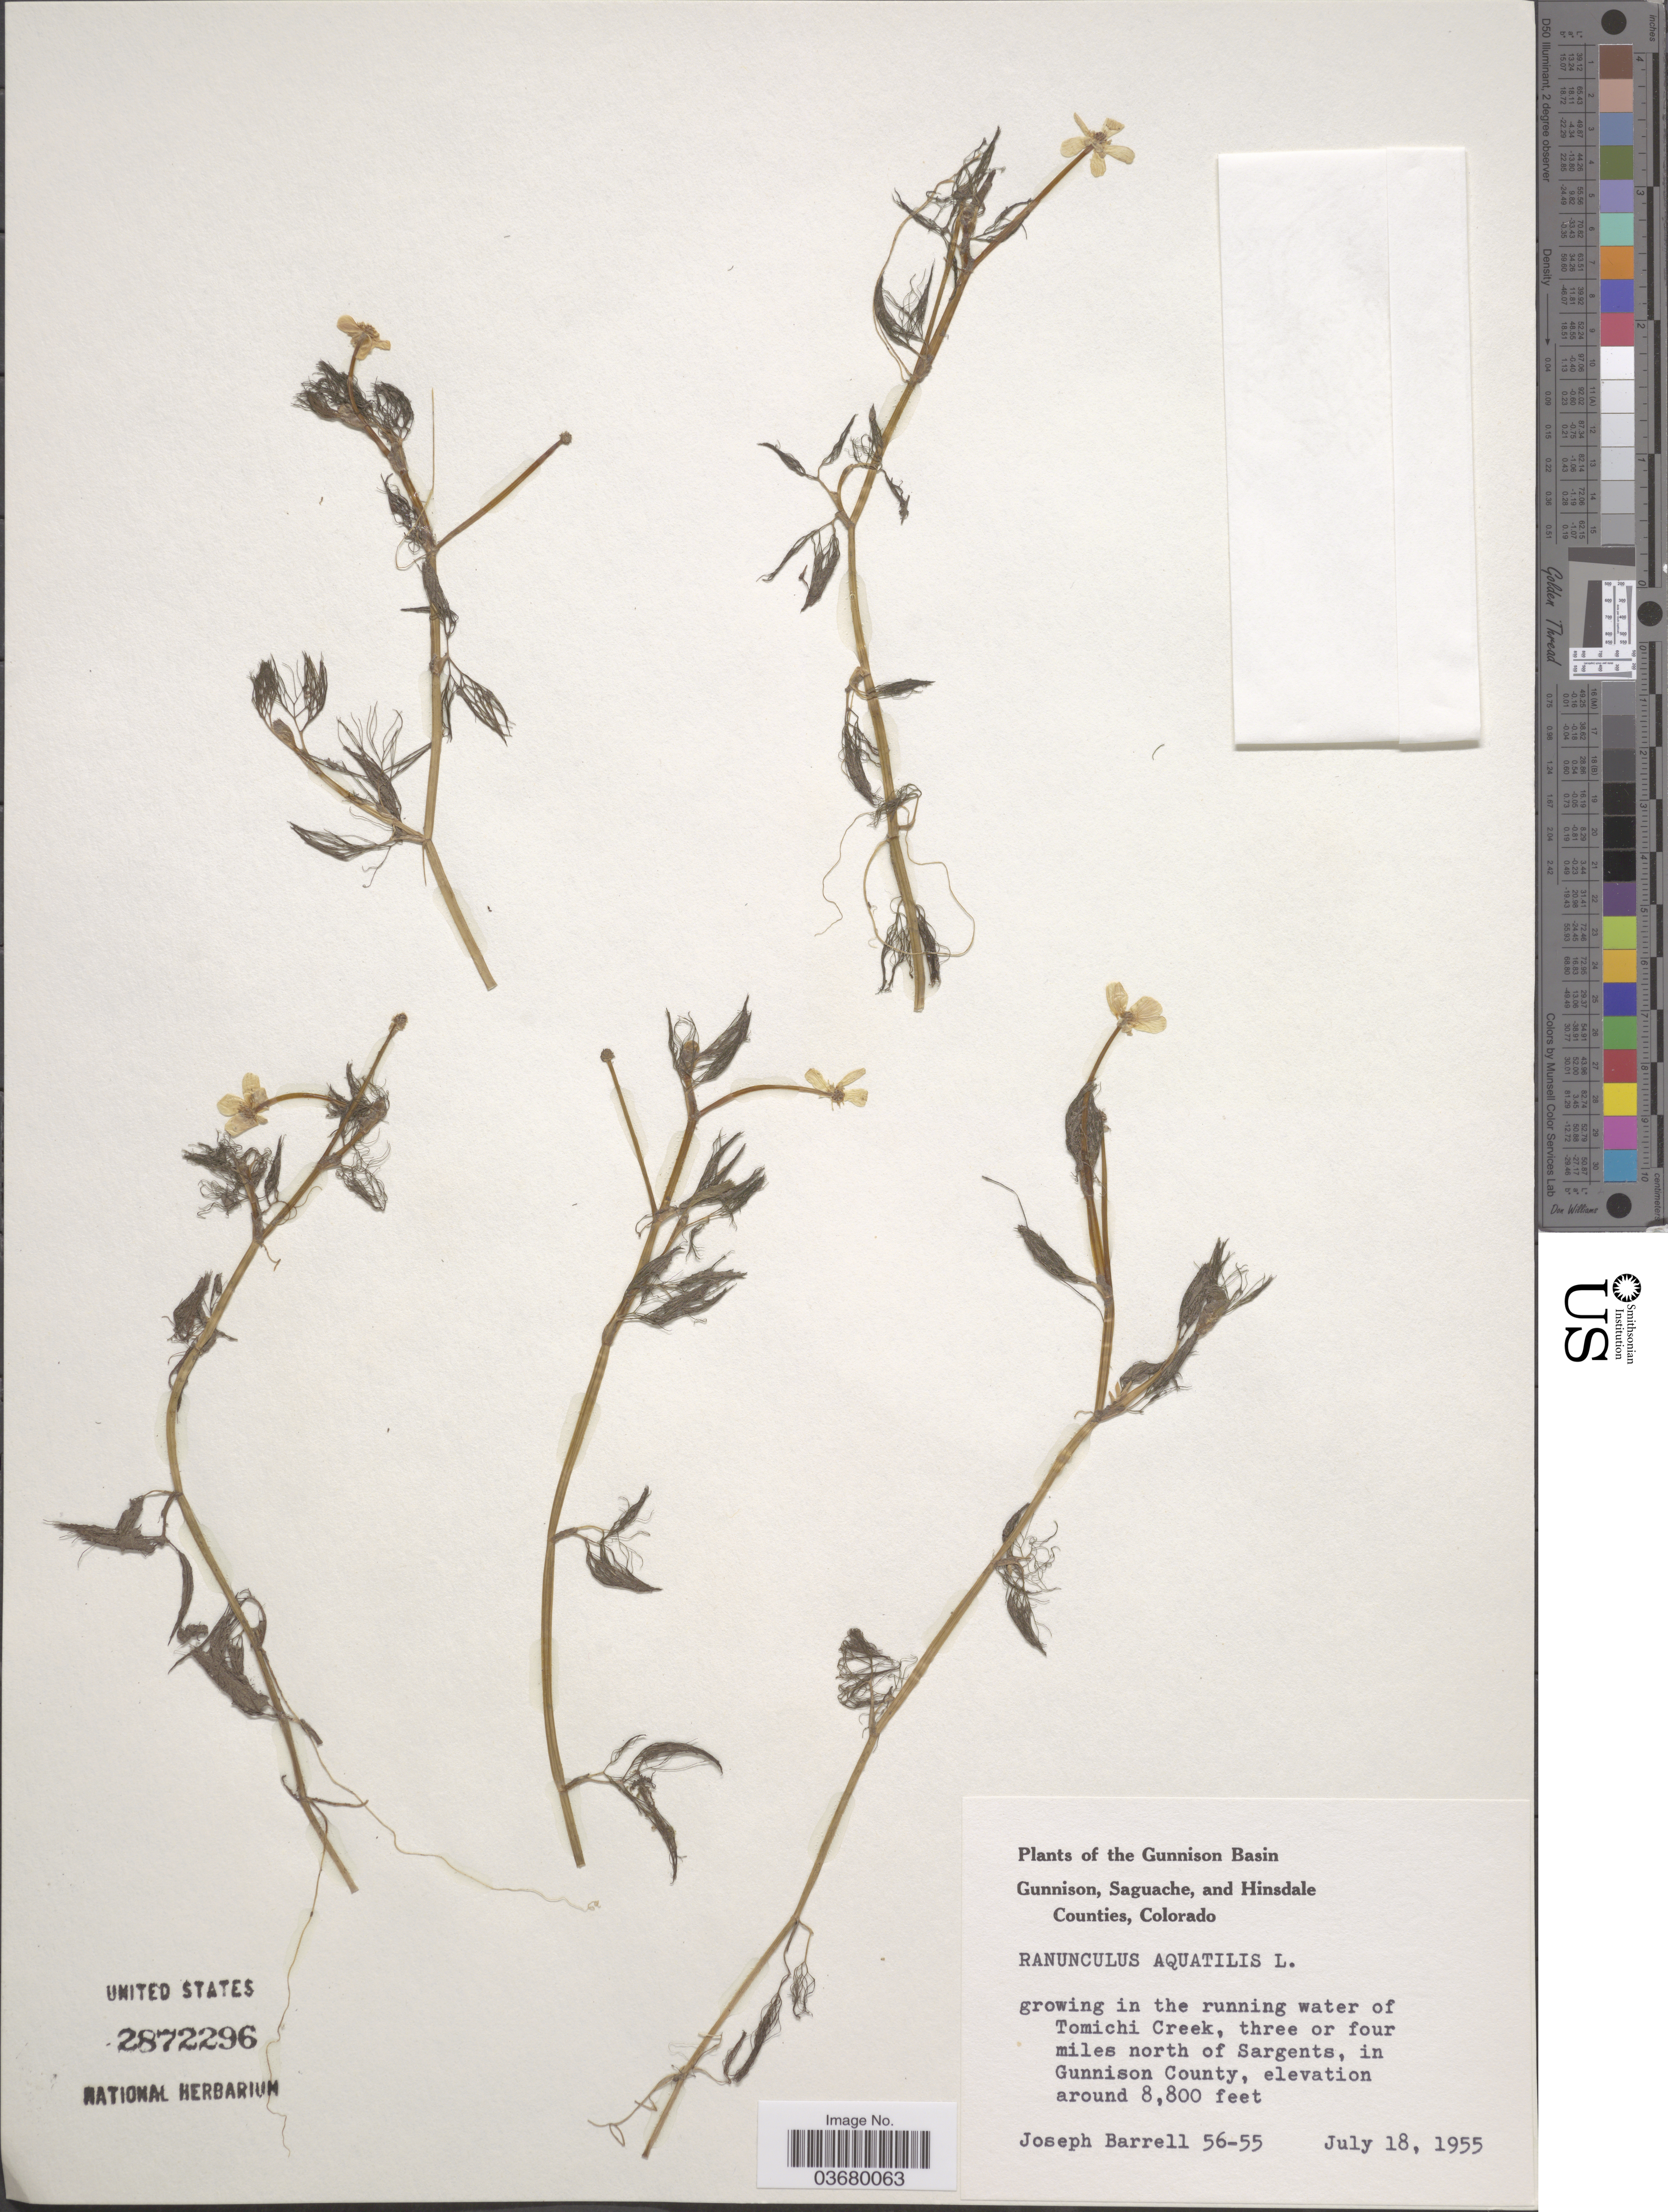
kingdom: Plantae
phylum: Tracheophyta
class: Magnoliopsida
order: Ranunculales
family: Ranunculaceae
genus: Ranunculus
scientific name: Ranunculus trichophyllus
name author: Chaix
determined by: Strong, Mark T., (BOT), Smithsonian Institution - National Museum of Natural History (UNITED STATES)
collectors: J. Barrell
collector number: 56-55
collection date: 1955-07-18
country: United States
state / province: Colorado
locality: The Gunnison Basin. Tomichi Creek, three or four miles north of Sargents, in Gunnison County.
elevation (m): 2682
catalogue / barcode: US 2872296